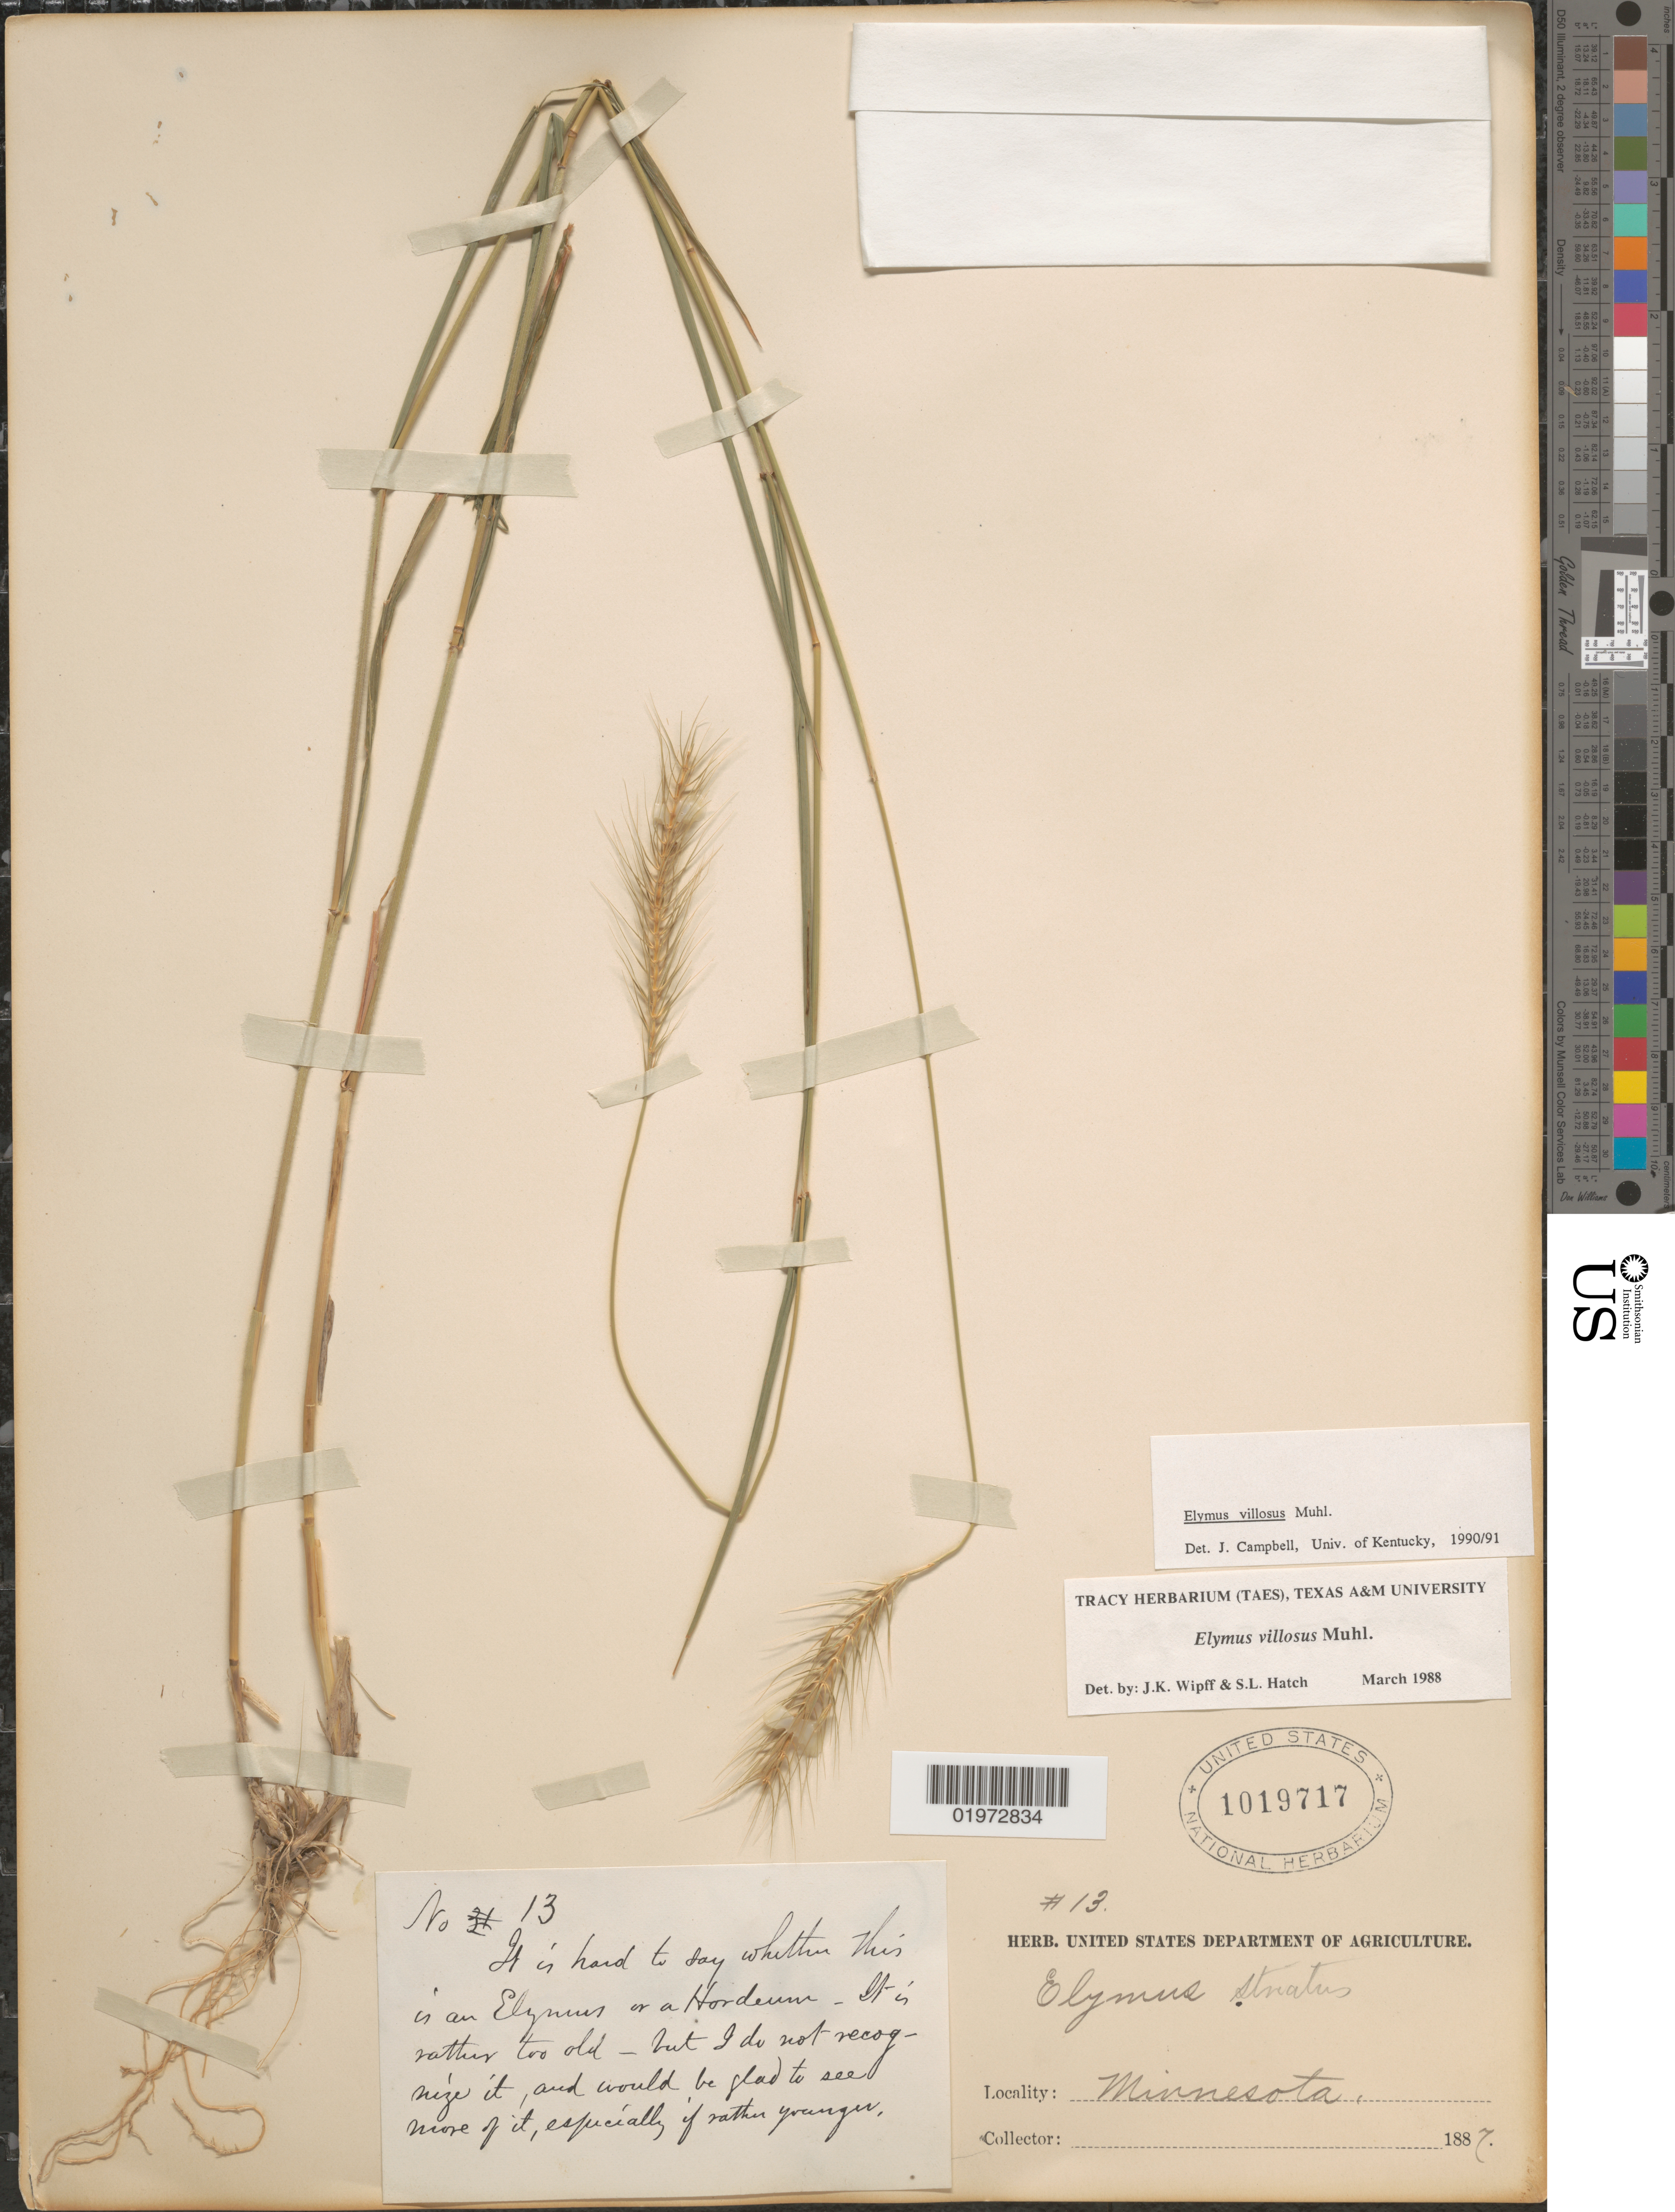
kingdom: Plantae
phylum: Tracheophyta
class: Liliopsida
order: Poales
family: Poaceae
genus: Elymus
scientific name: Elymus villosus var. arkansanus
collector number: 13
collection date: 1887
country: United States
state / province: Minnesota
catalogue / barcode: US 1019717